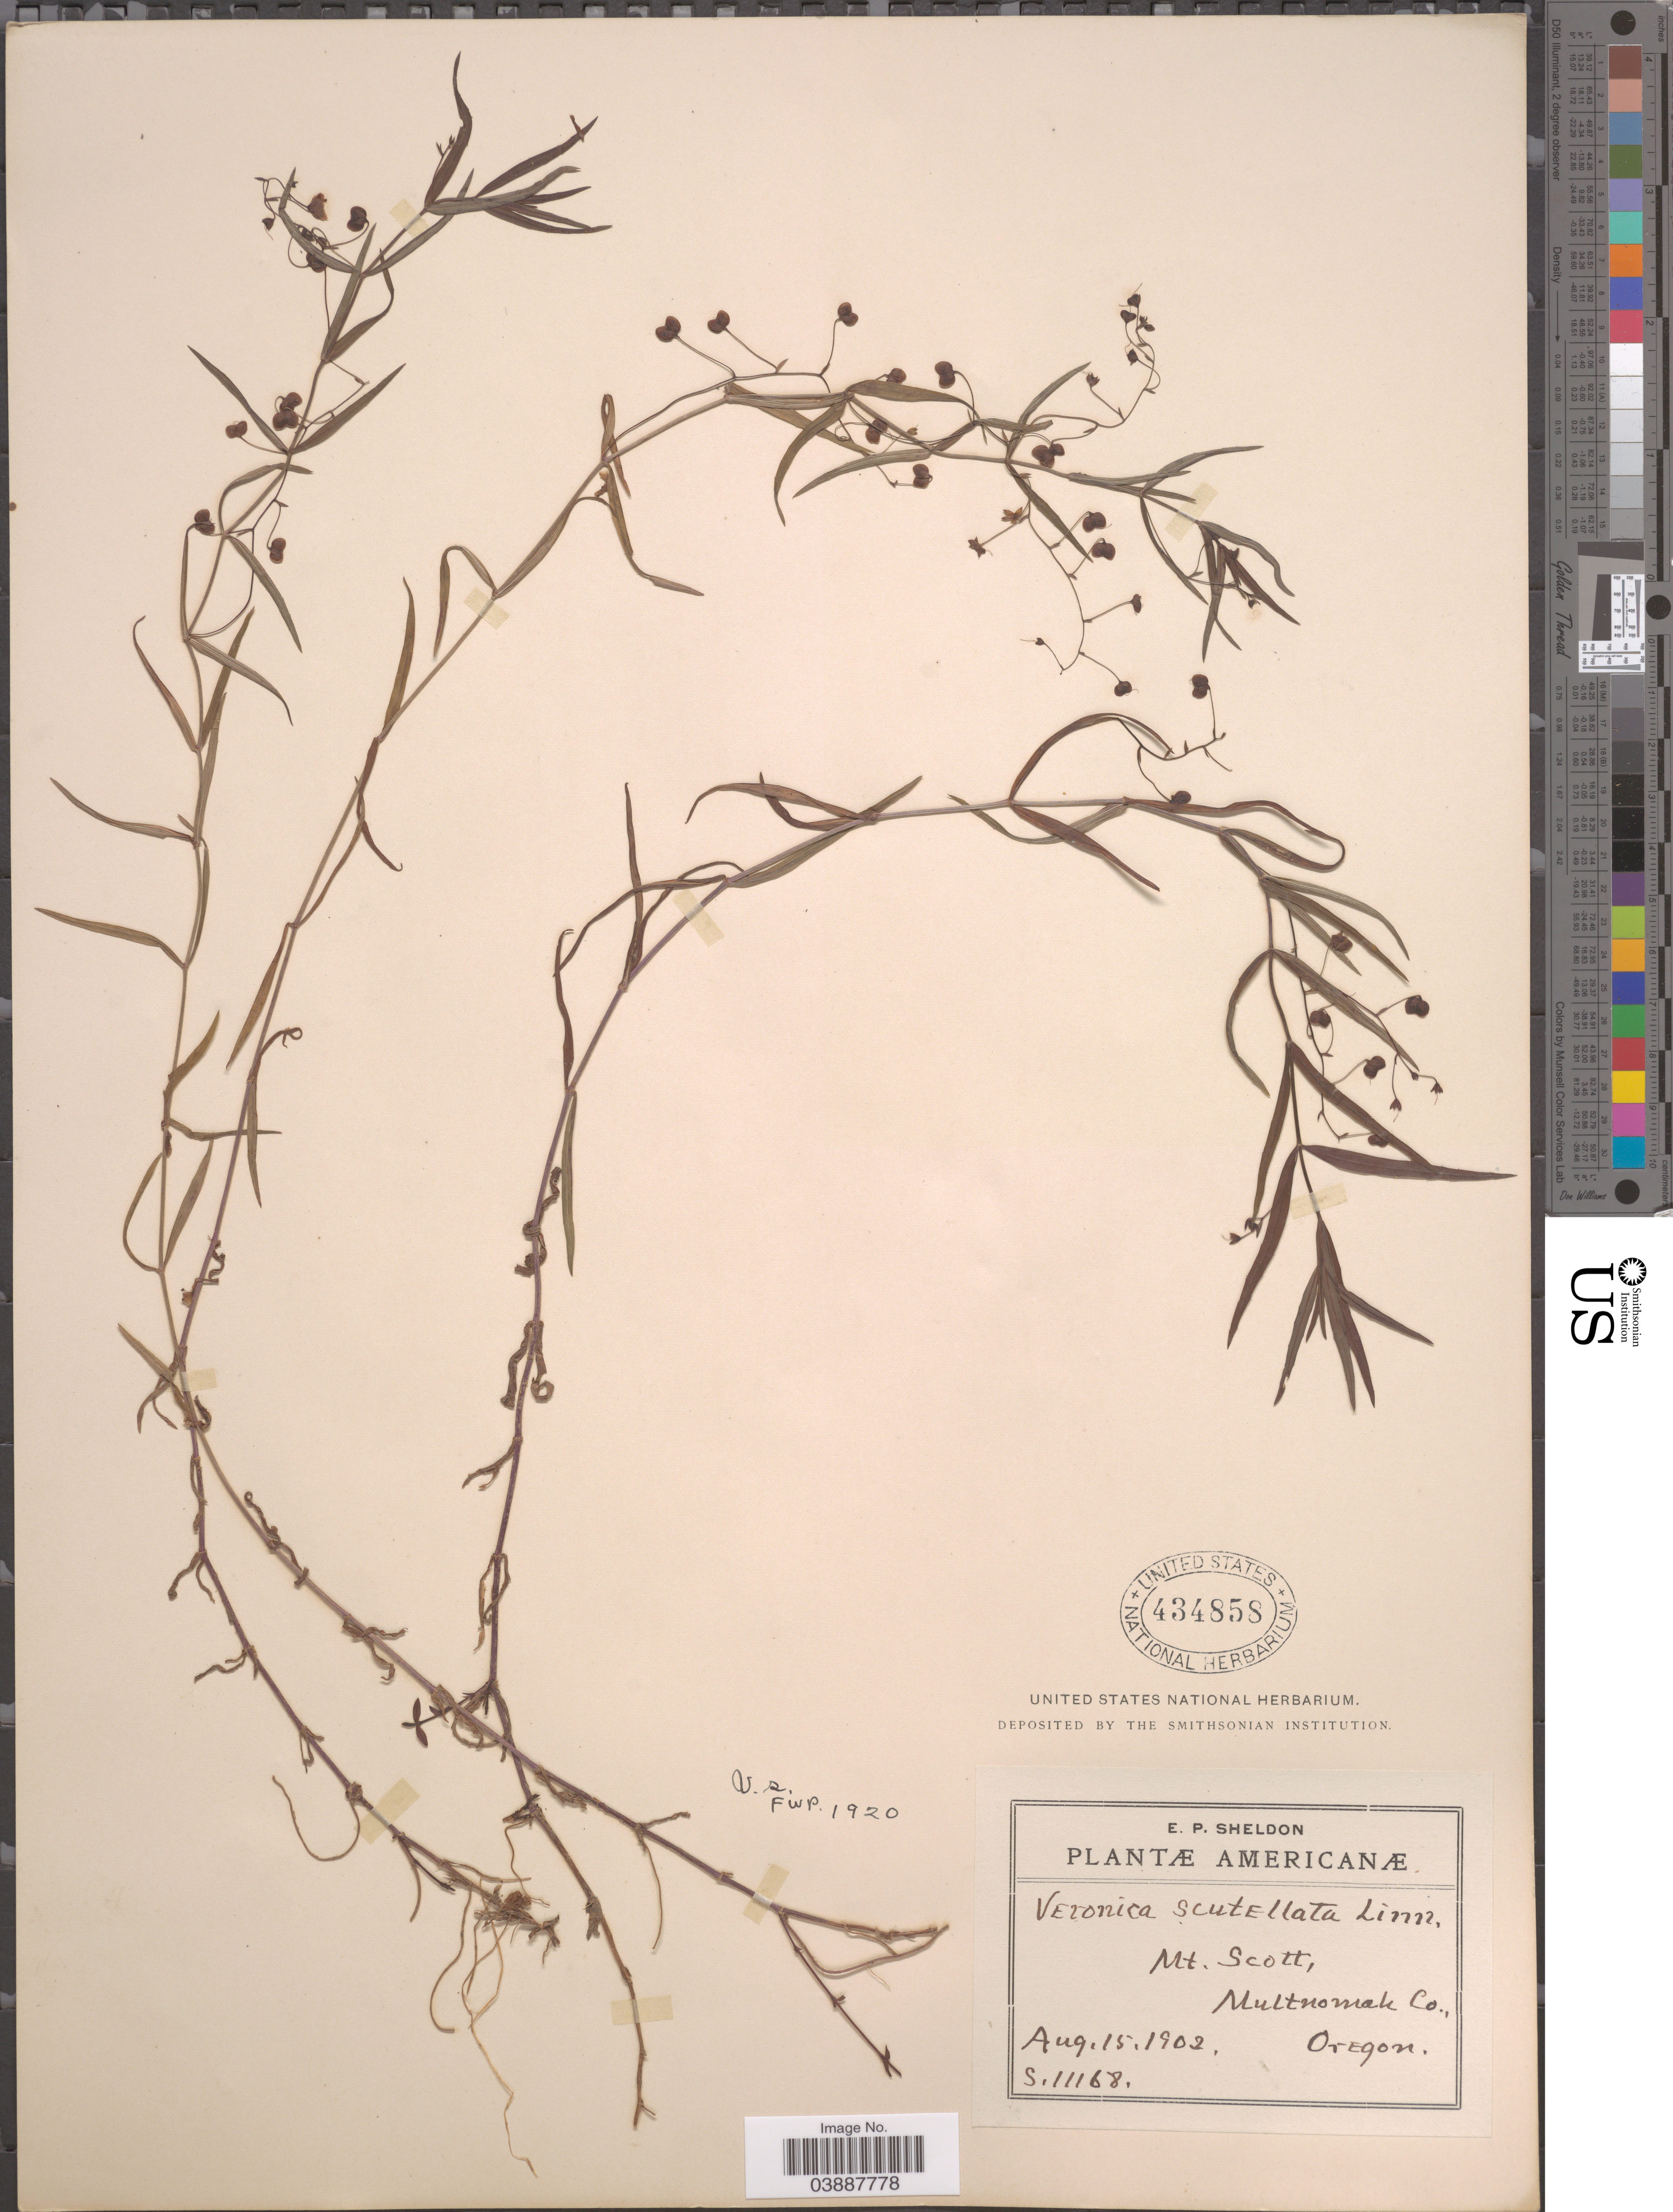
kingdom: Plantae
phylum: Tracheophyta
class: Magnoliopsida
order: Lamiales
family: Plantaginaceae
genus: Veronica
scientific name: Veronica scutellata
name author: L.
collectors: E. P. Sheldon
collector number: S 11168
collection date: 1902-08-15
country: United States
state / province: Oregon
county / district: Multnomah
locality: Mt. Scott, Multnomah Co.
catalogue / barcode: US 424858